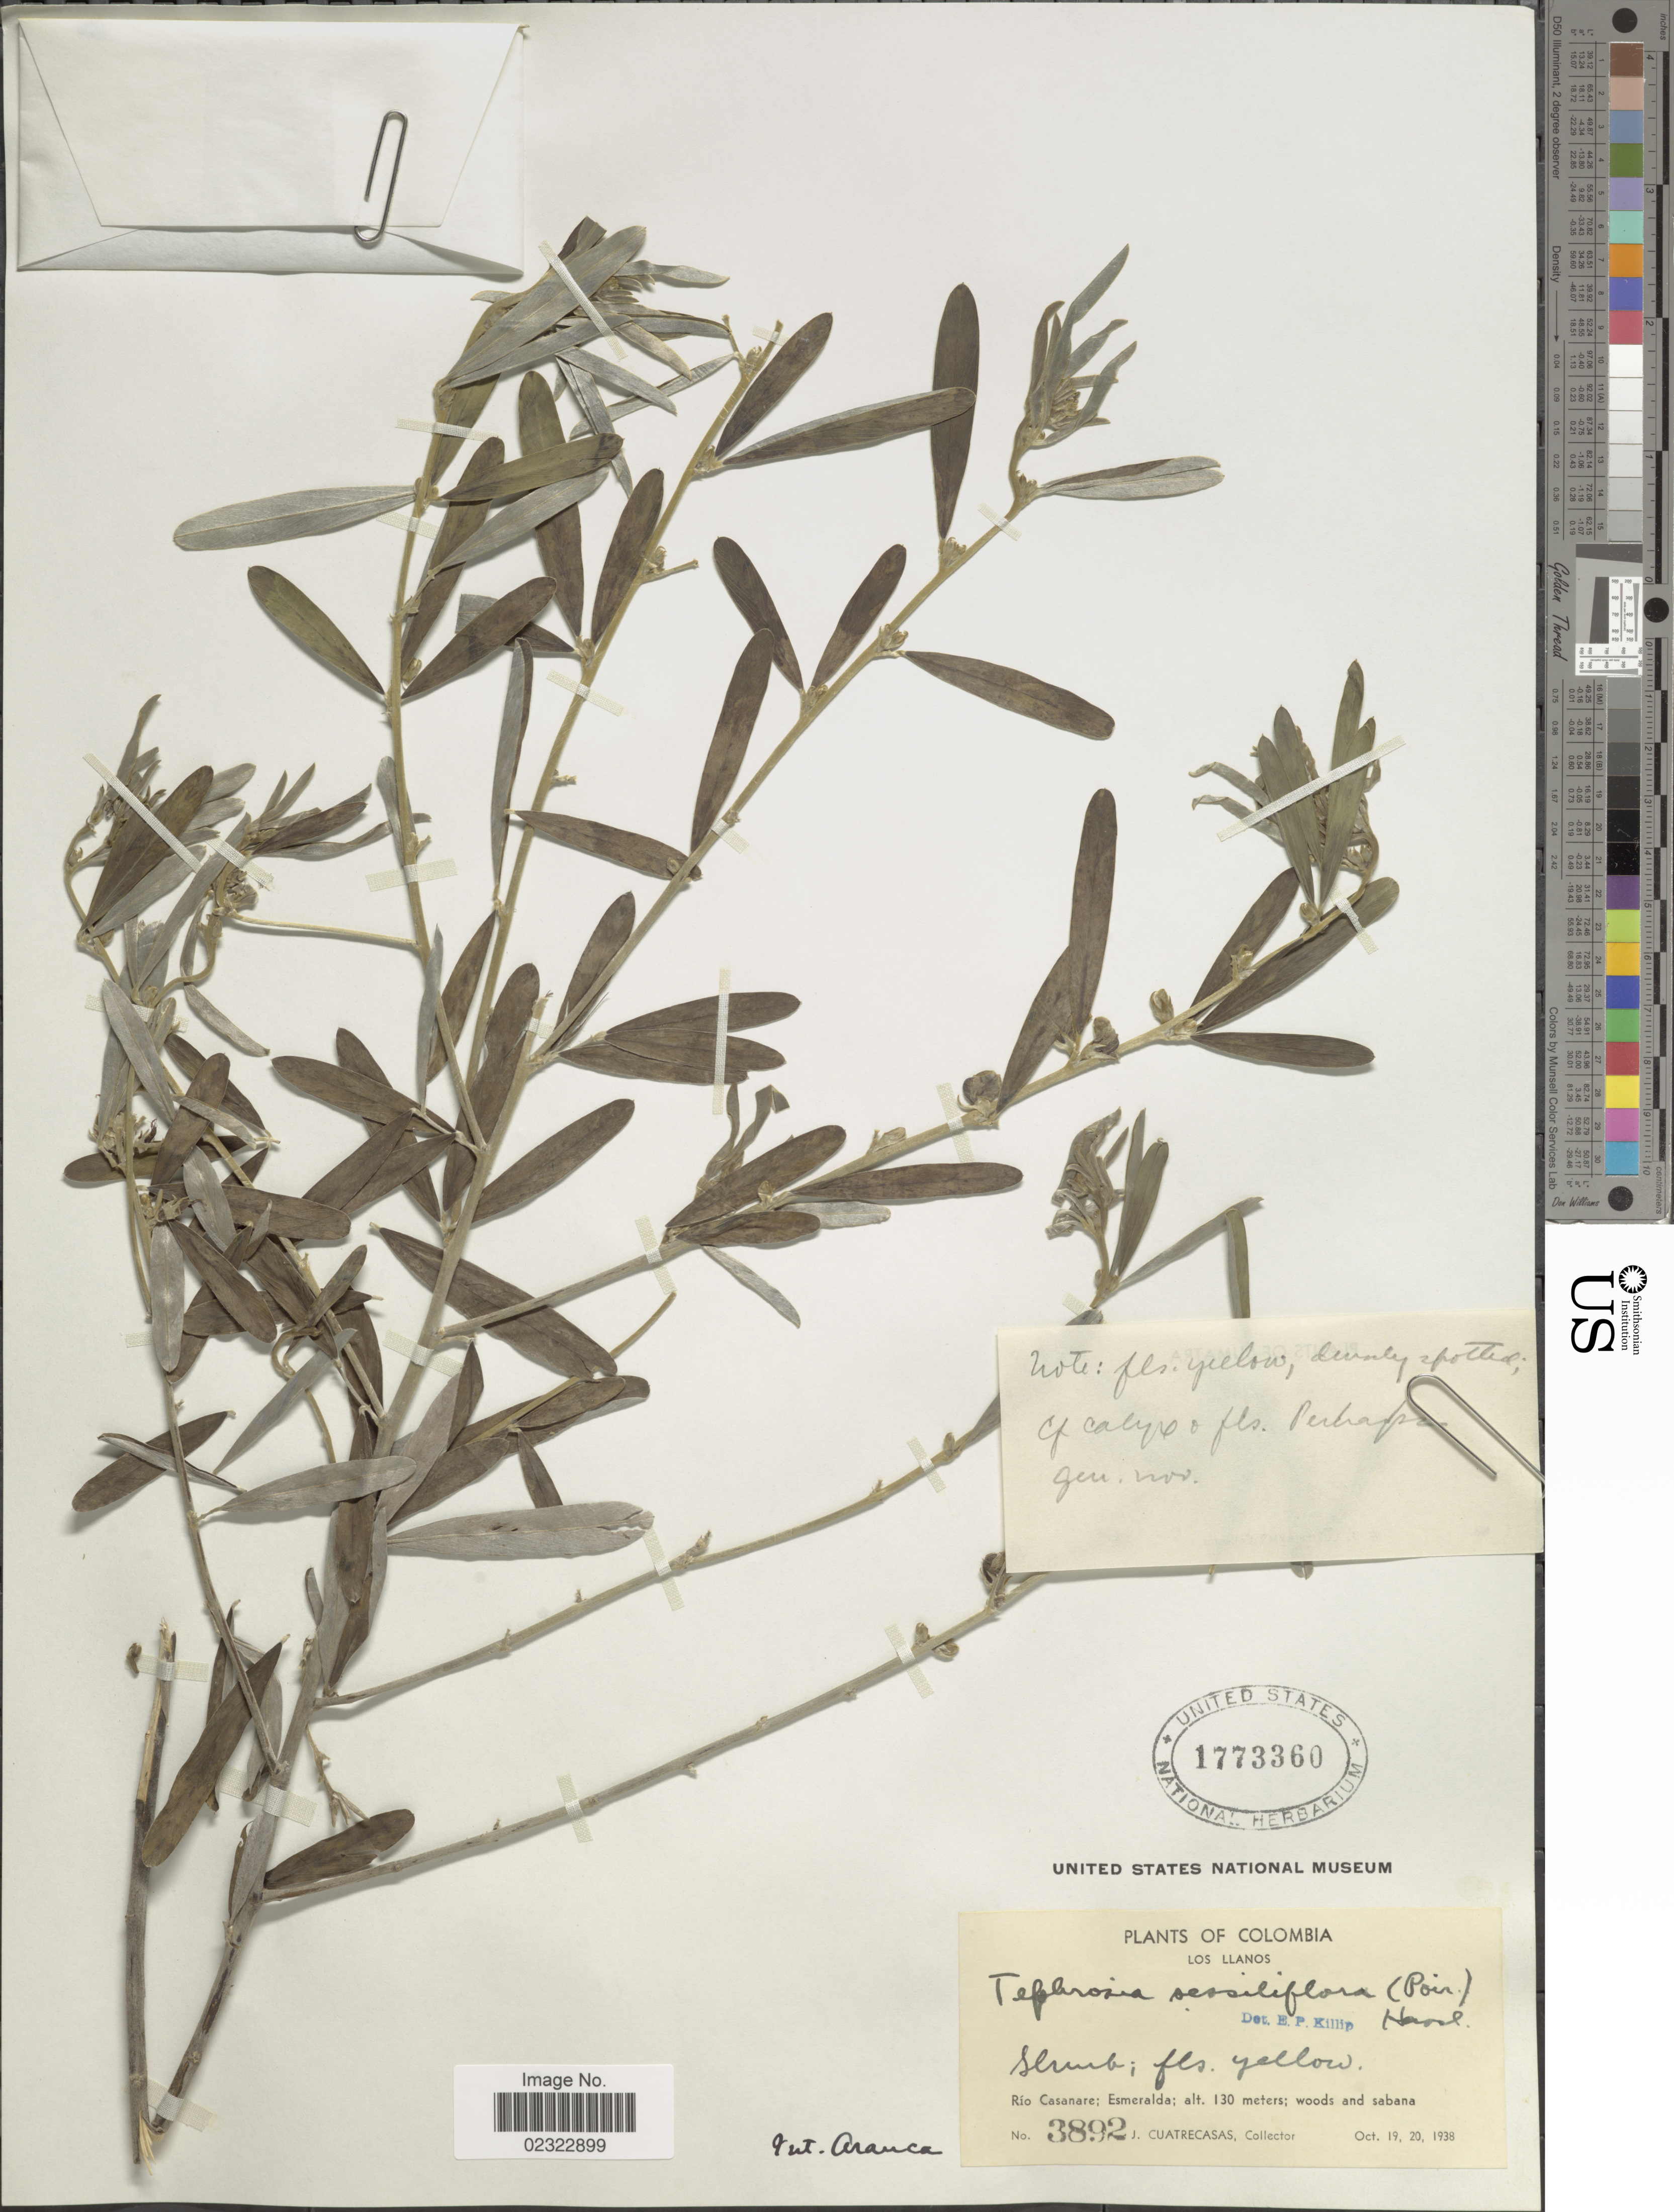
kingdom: Plantae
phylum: Tracheophyta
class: Magnoliopsida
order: Fabales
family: Fabaceae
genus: Tephrosia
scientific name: Tephrosia sessiliflora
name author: (Poir.) Hassl.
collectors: J. Cuatrecasas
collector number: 3892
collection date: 1938-10-19/1938-10-20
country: Colombia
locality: Rio Casanare: Esmeralda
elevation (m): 130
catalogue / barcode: US 1773360